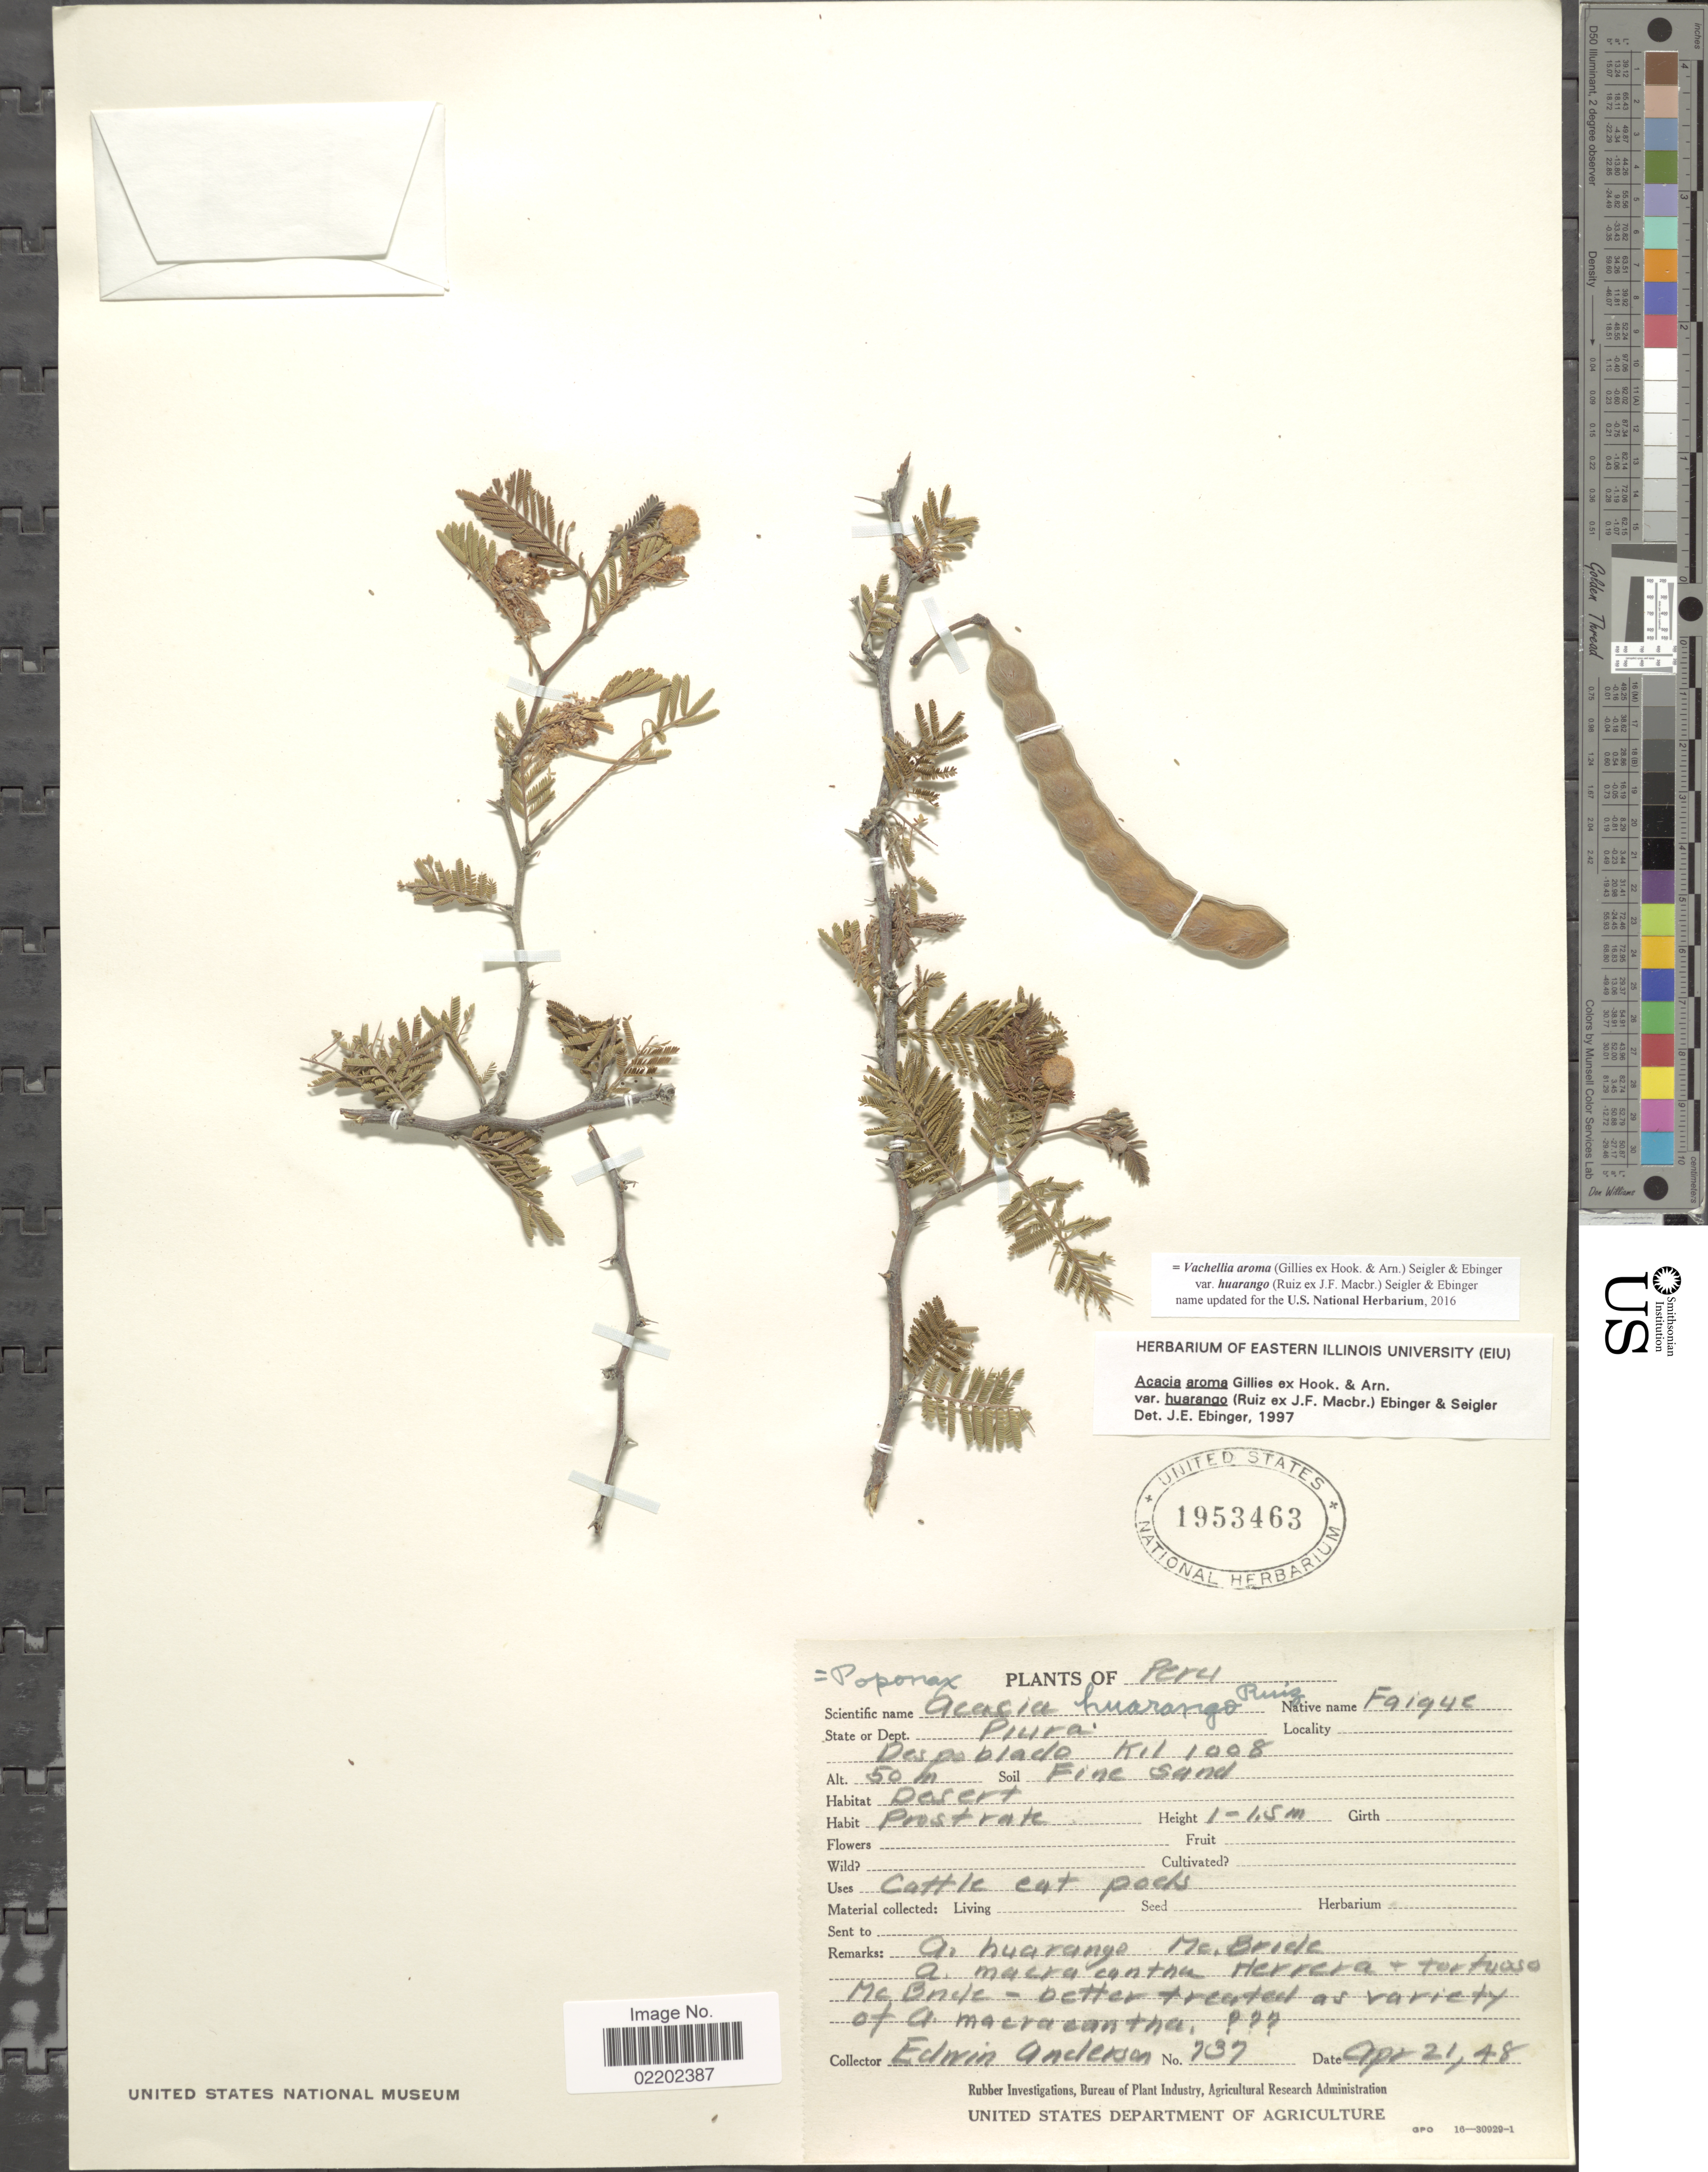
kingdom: Plantae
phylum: Tracheophyta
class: Magnoliopsida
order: Fabales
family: Fabaceae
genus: Vachellia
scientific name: Vachellia aroma var. huarango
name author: (Ruiz ex J.F. Macbr.) Seigler & Ebinger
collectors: E. Anderson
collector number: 137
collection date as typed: Transcribed d/m/y: 21/4/48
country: Peru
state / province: Piura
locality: Despoblado Kil 1008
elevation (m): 50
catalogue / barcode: US 1953463